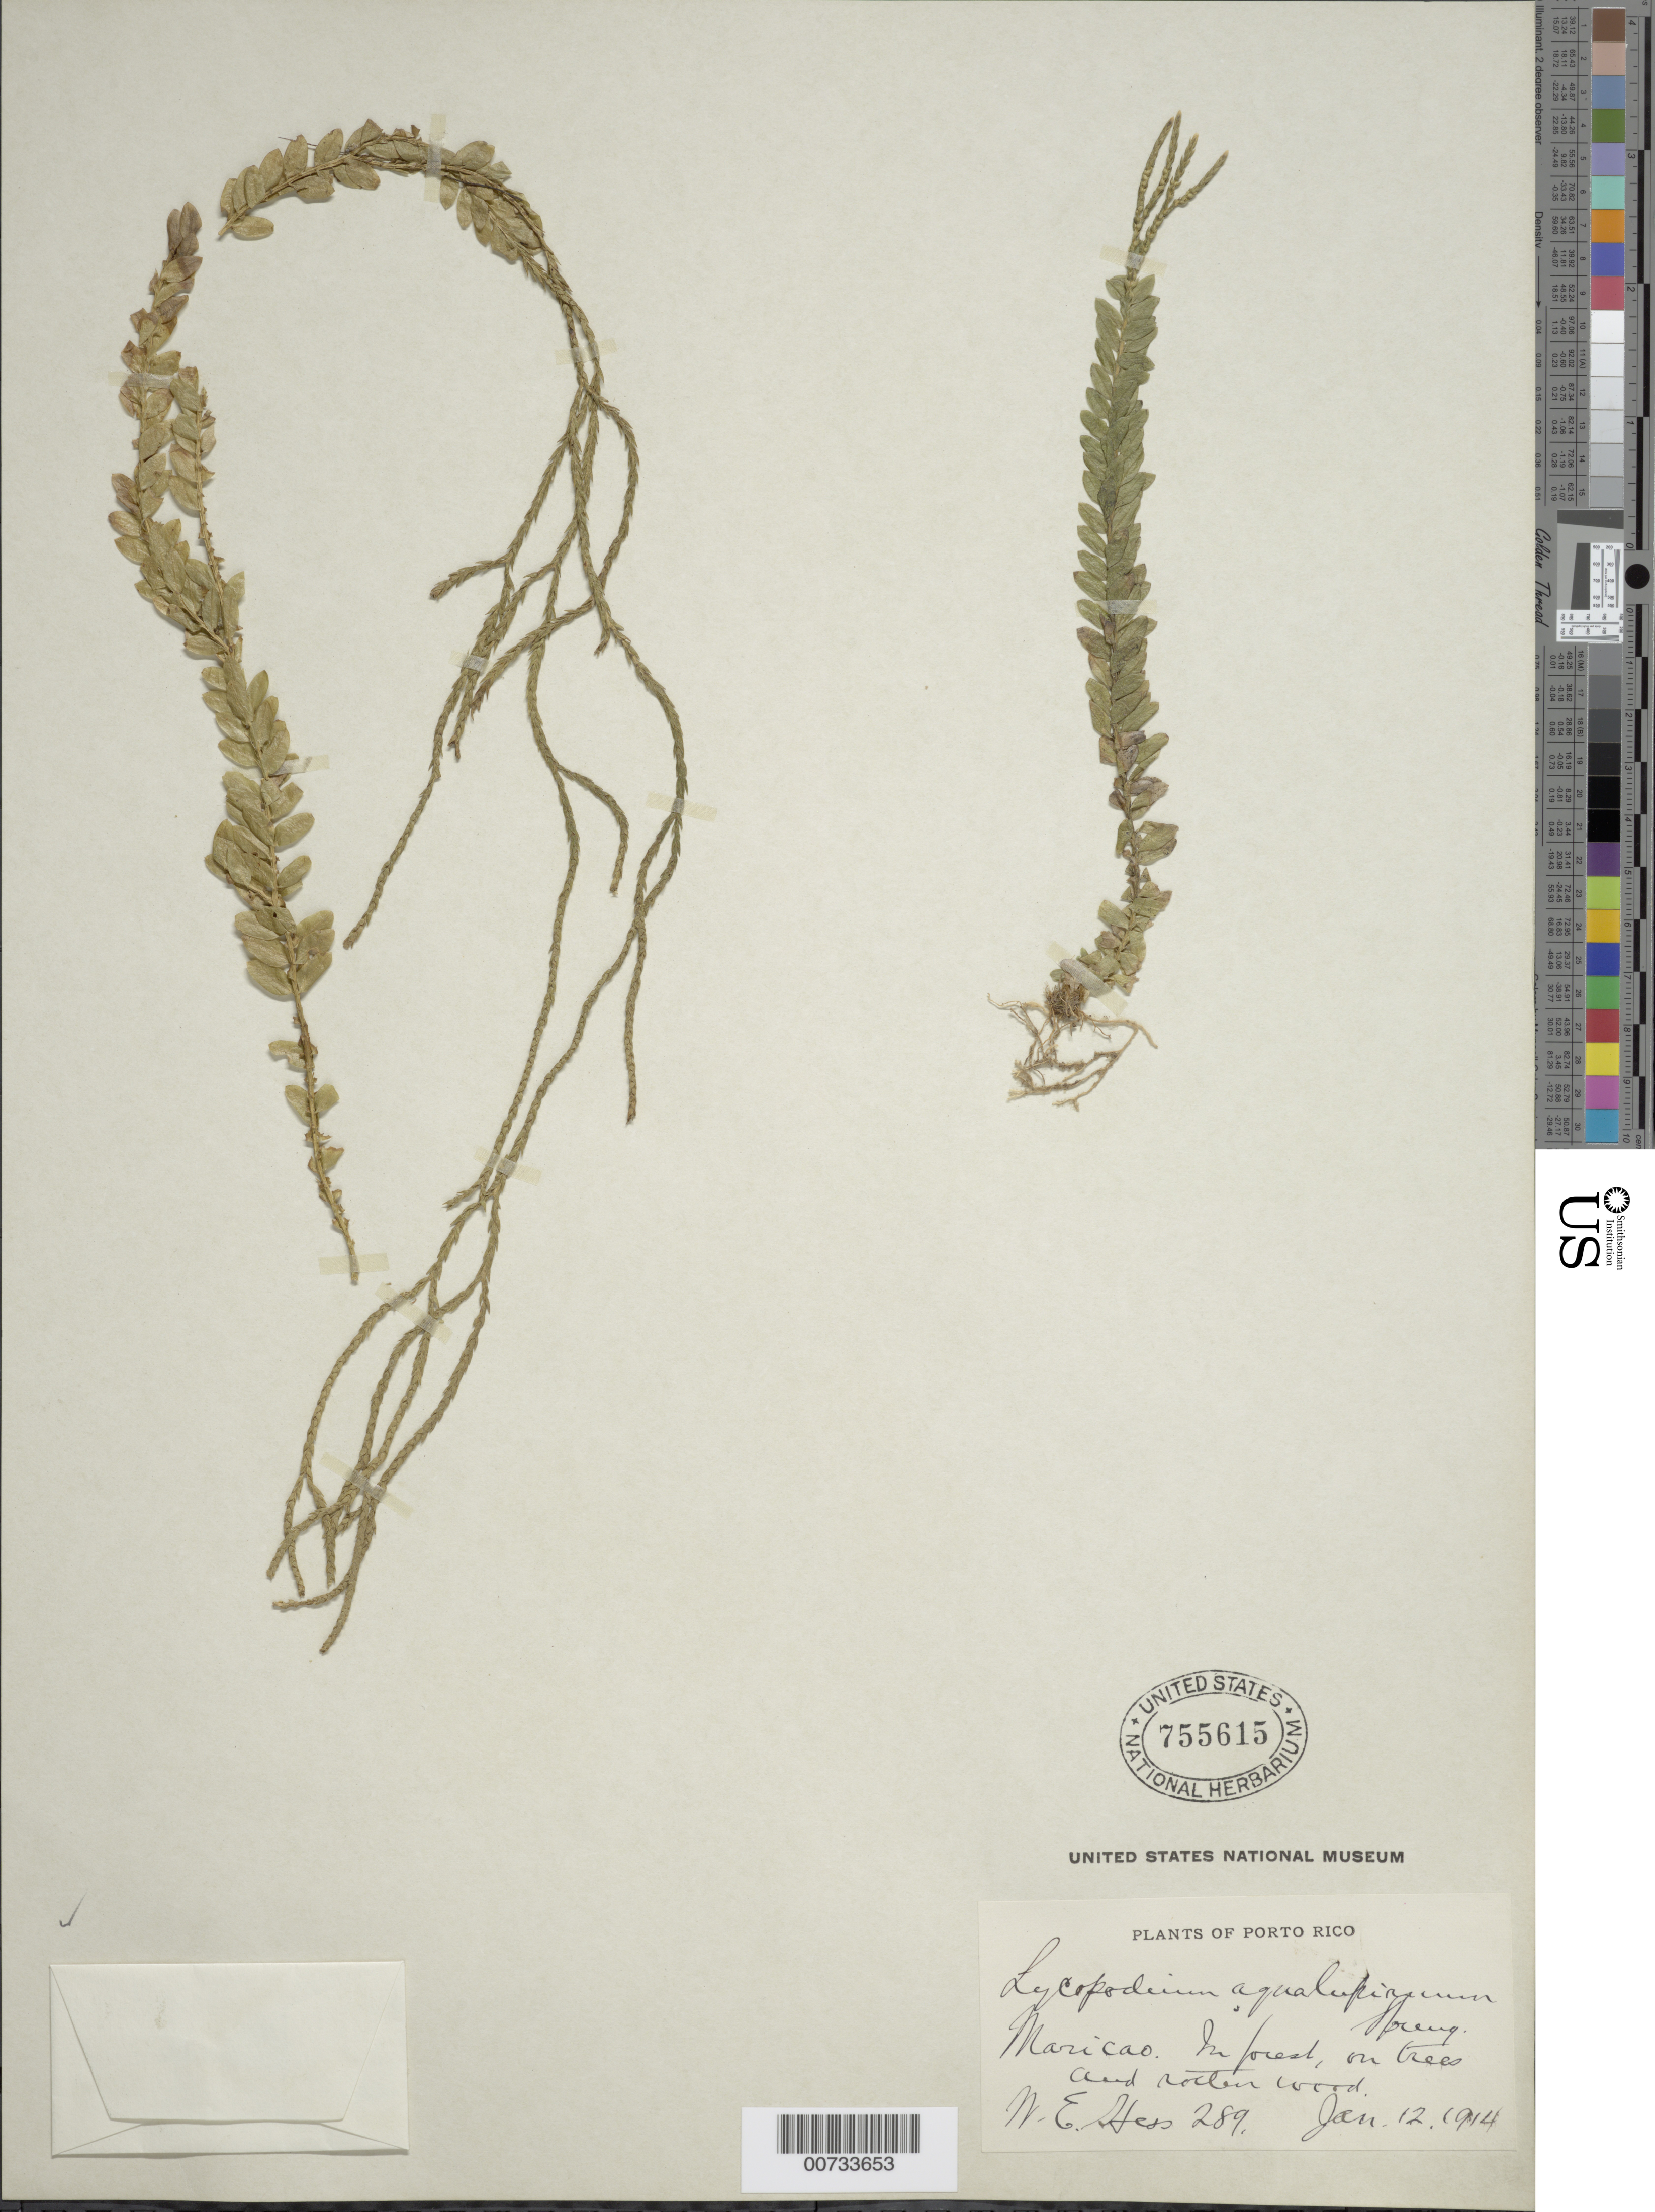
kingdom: Plantae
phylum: Tracheophyta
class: Lycopodiopsida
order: Lycopodiales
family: Lycopodiaceae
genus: Phlegmariurus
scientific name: Phlegmariurus aqualupianus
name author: (Spring) B. Øllg.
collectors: W. Hess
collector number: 289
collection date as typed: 12 Jan 1914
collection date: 1914-01-12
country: Puerto Rico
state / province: Maricao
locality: Maricao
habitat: In forest, on trees and rotten wood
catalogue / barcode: US 755615